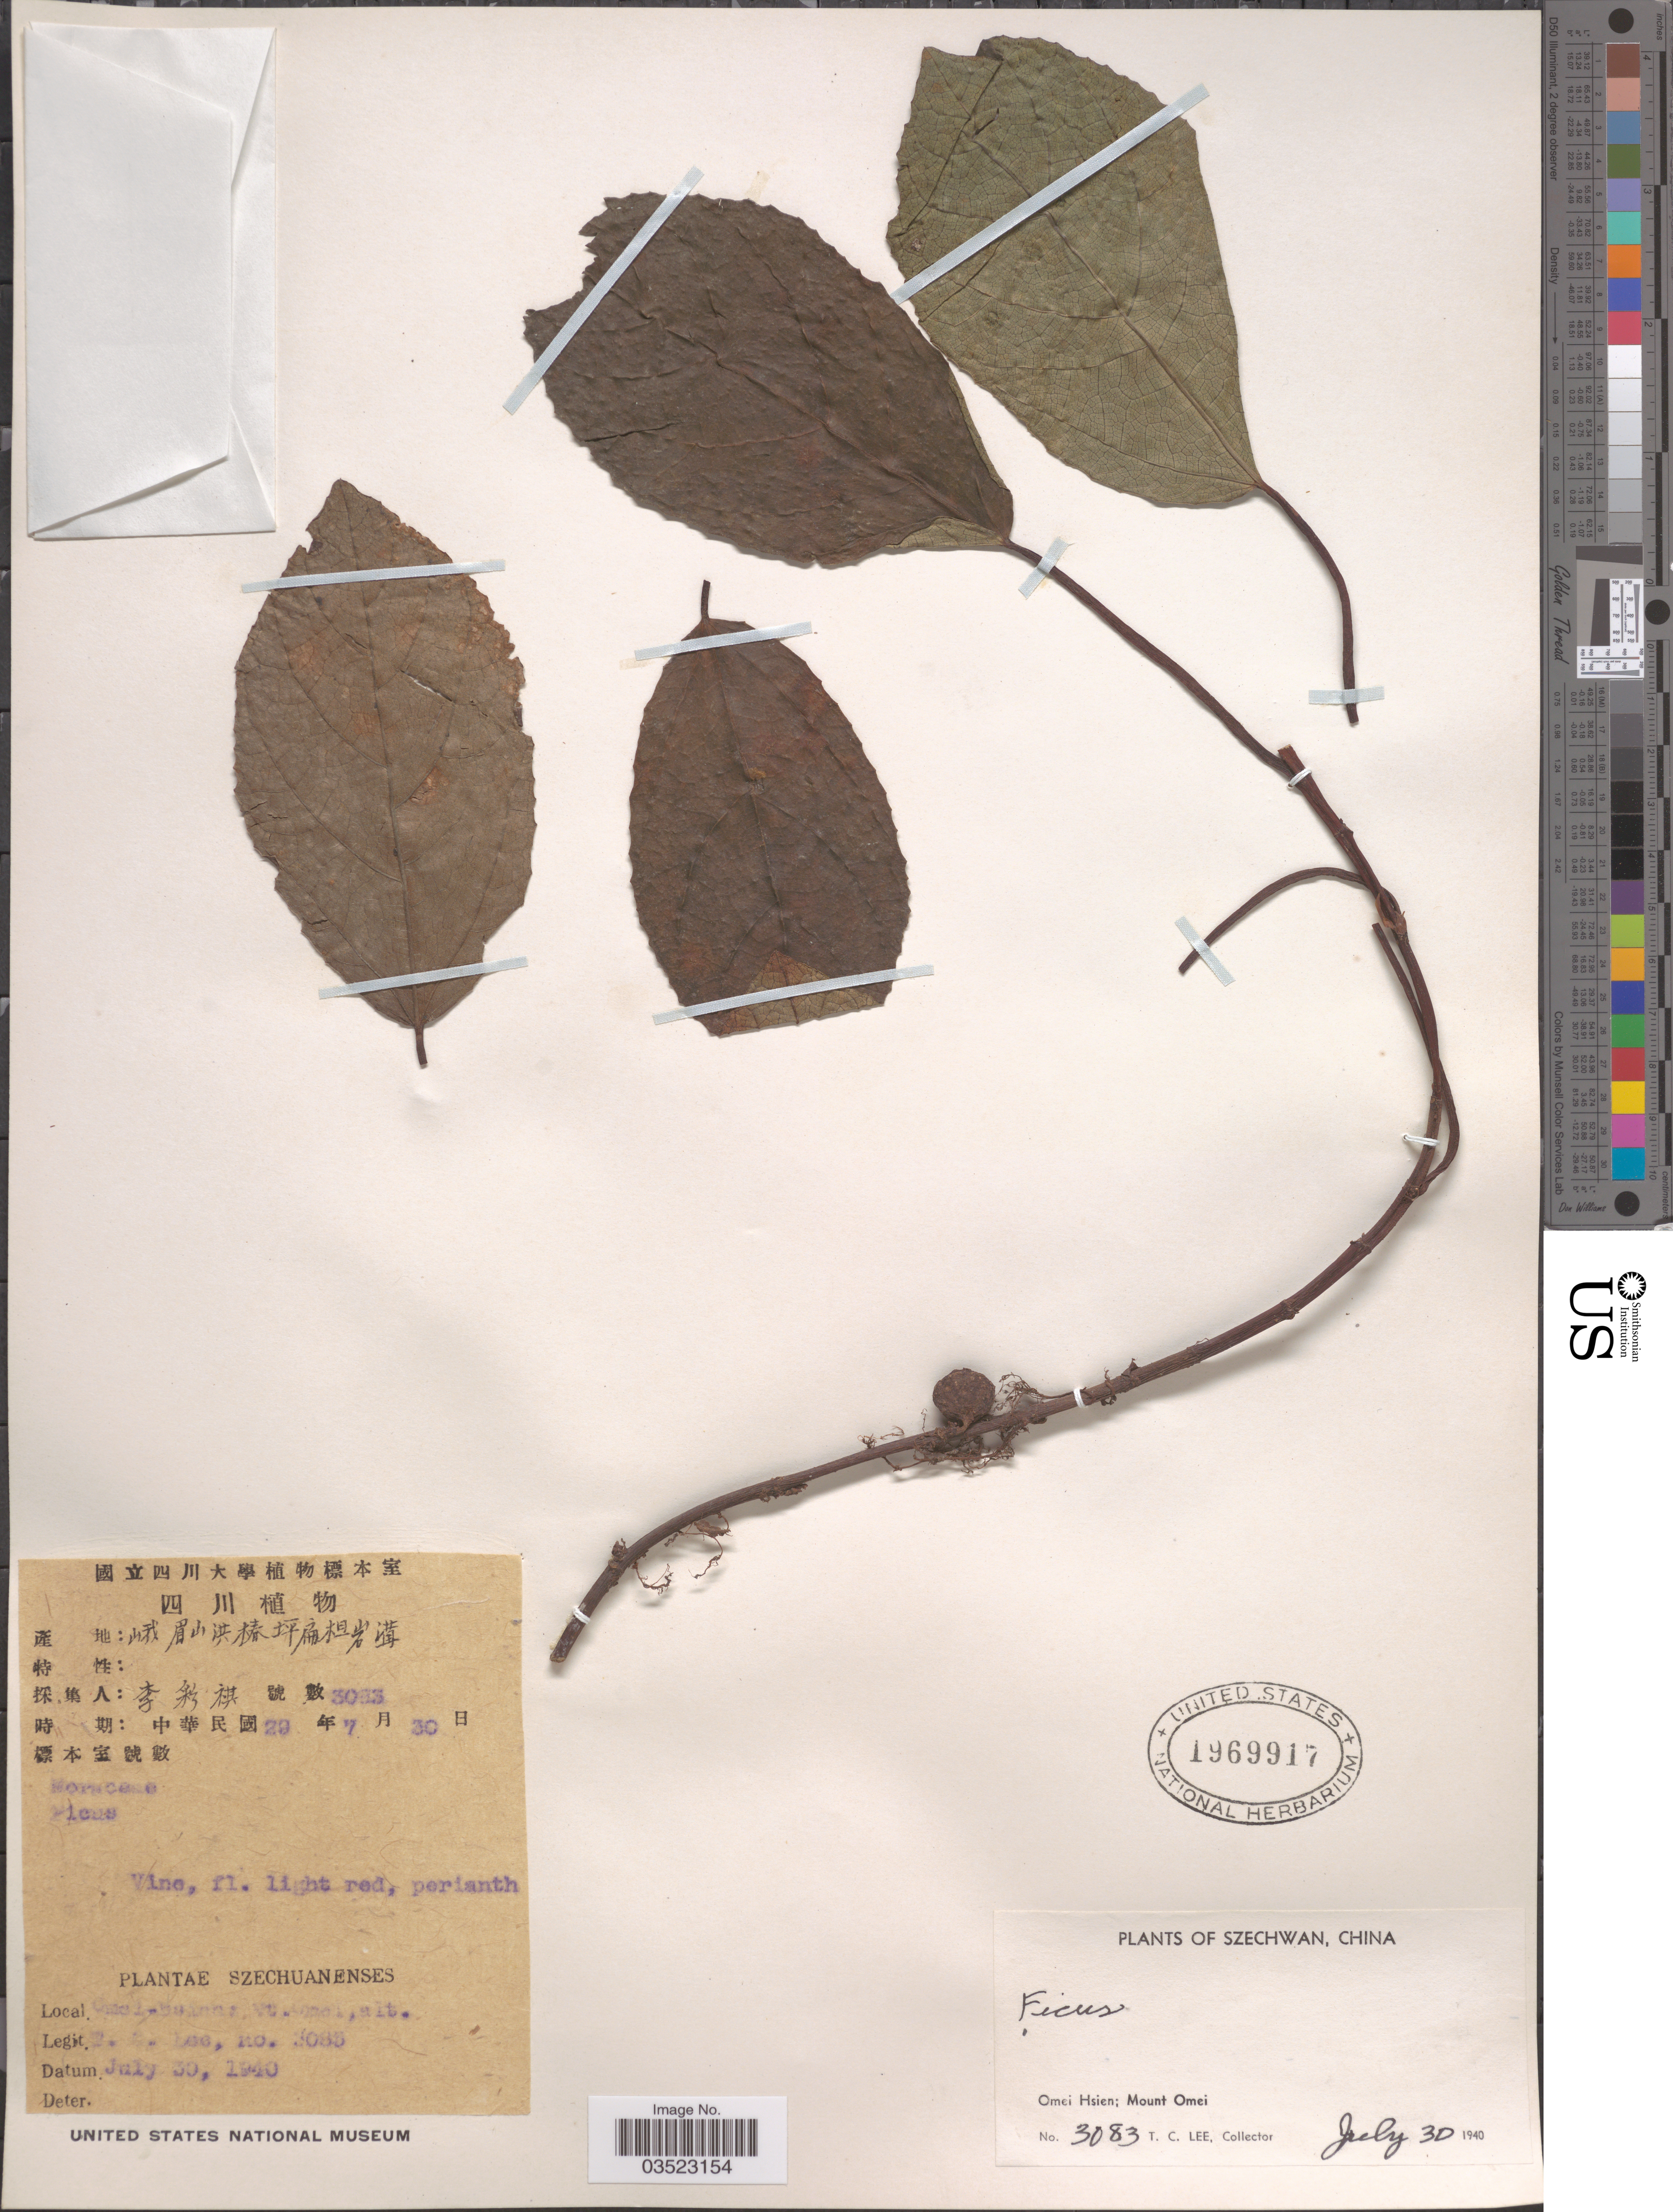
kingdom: Plantae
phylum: Tracheophyta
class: Magnoliopsida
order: Rosales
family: Moraceae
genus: Ficus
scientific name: Ficus sp.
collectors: T. Lee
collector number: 3083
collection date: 1940-07-30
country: China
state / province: Sichuan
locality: Szechwan. Omei Hsien; Mount Omei.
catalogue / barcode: US 1969917